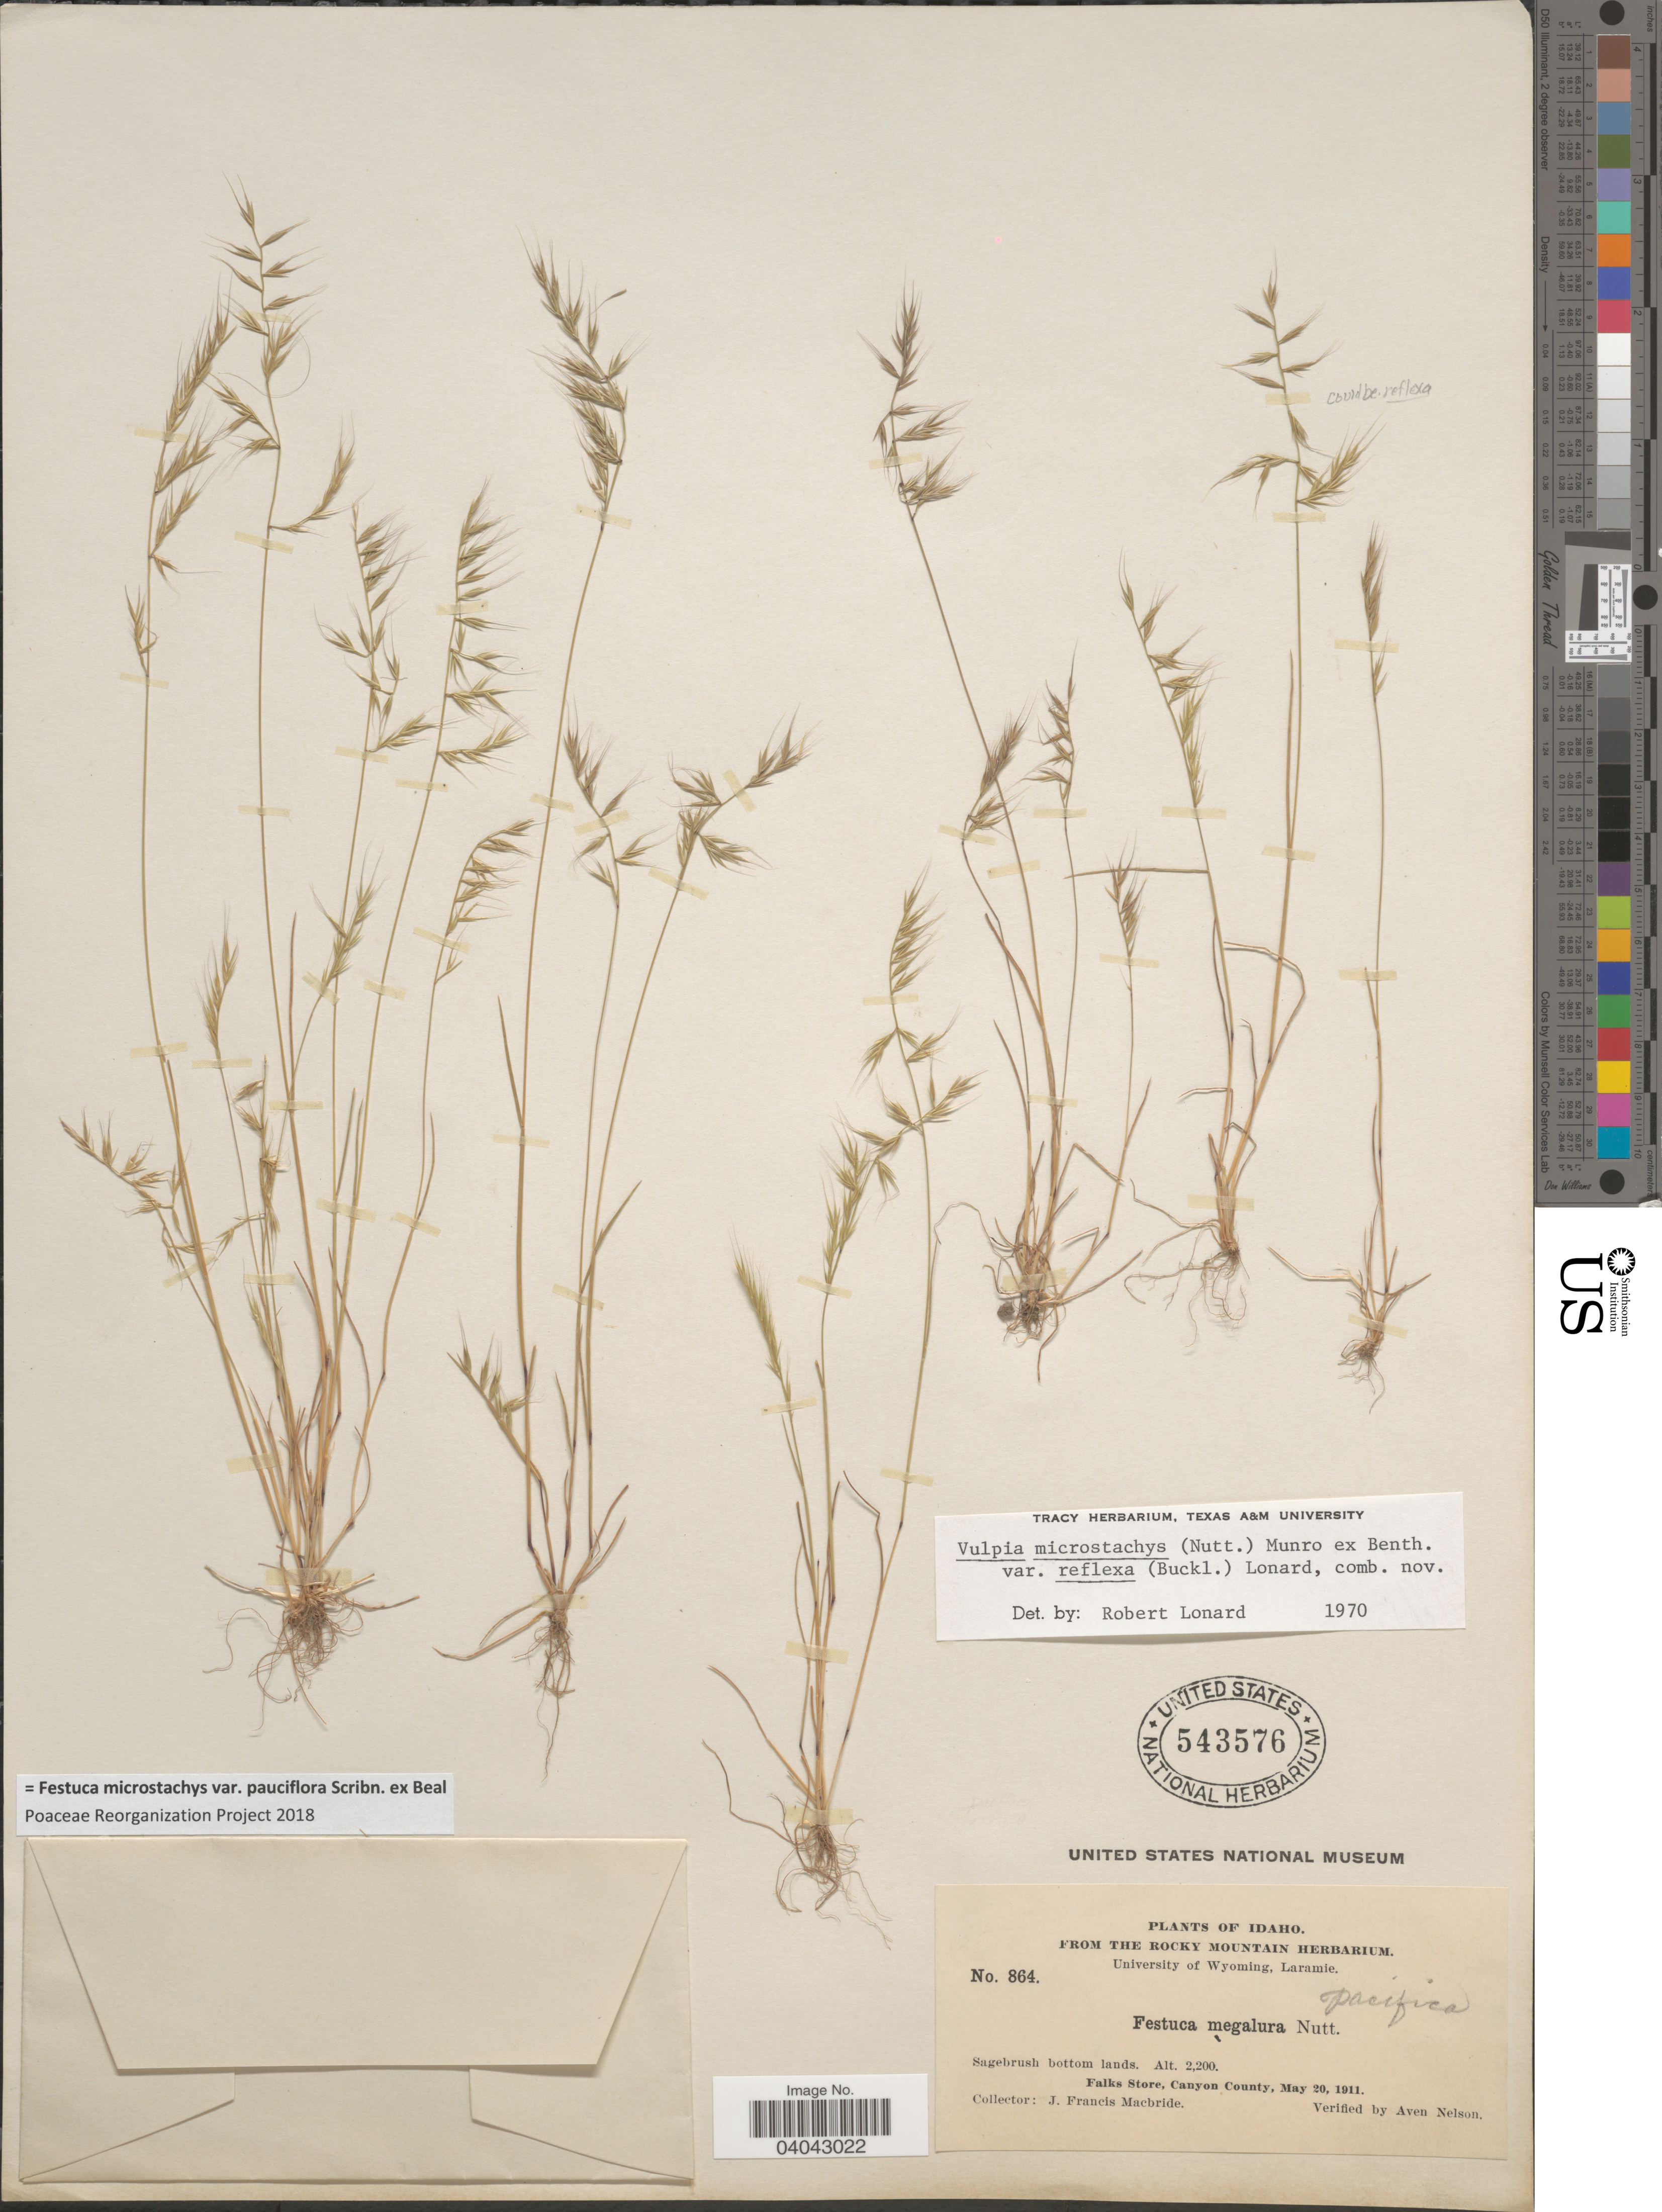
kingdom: Plantae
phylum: Tracheophyta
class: Liliopsida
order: Poales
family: Poaceae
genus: Festuca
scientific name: Festuca microstachys var. pauciflora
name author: Scribn. ex W.J. Beal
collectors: J. F. Macbride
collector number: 864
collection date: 1911-05-20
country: United States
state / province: Idaho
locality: Falks Store, Canyon County.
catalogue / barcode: US 543576